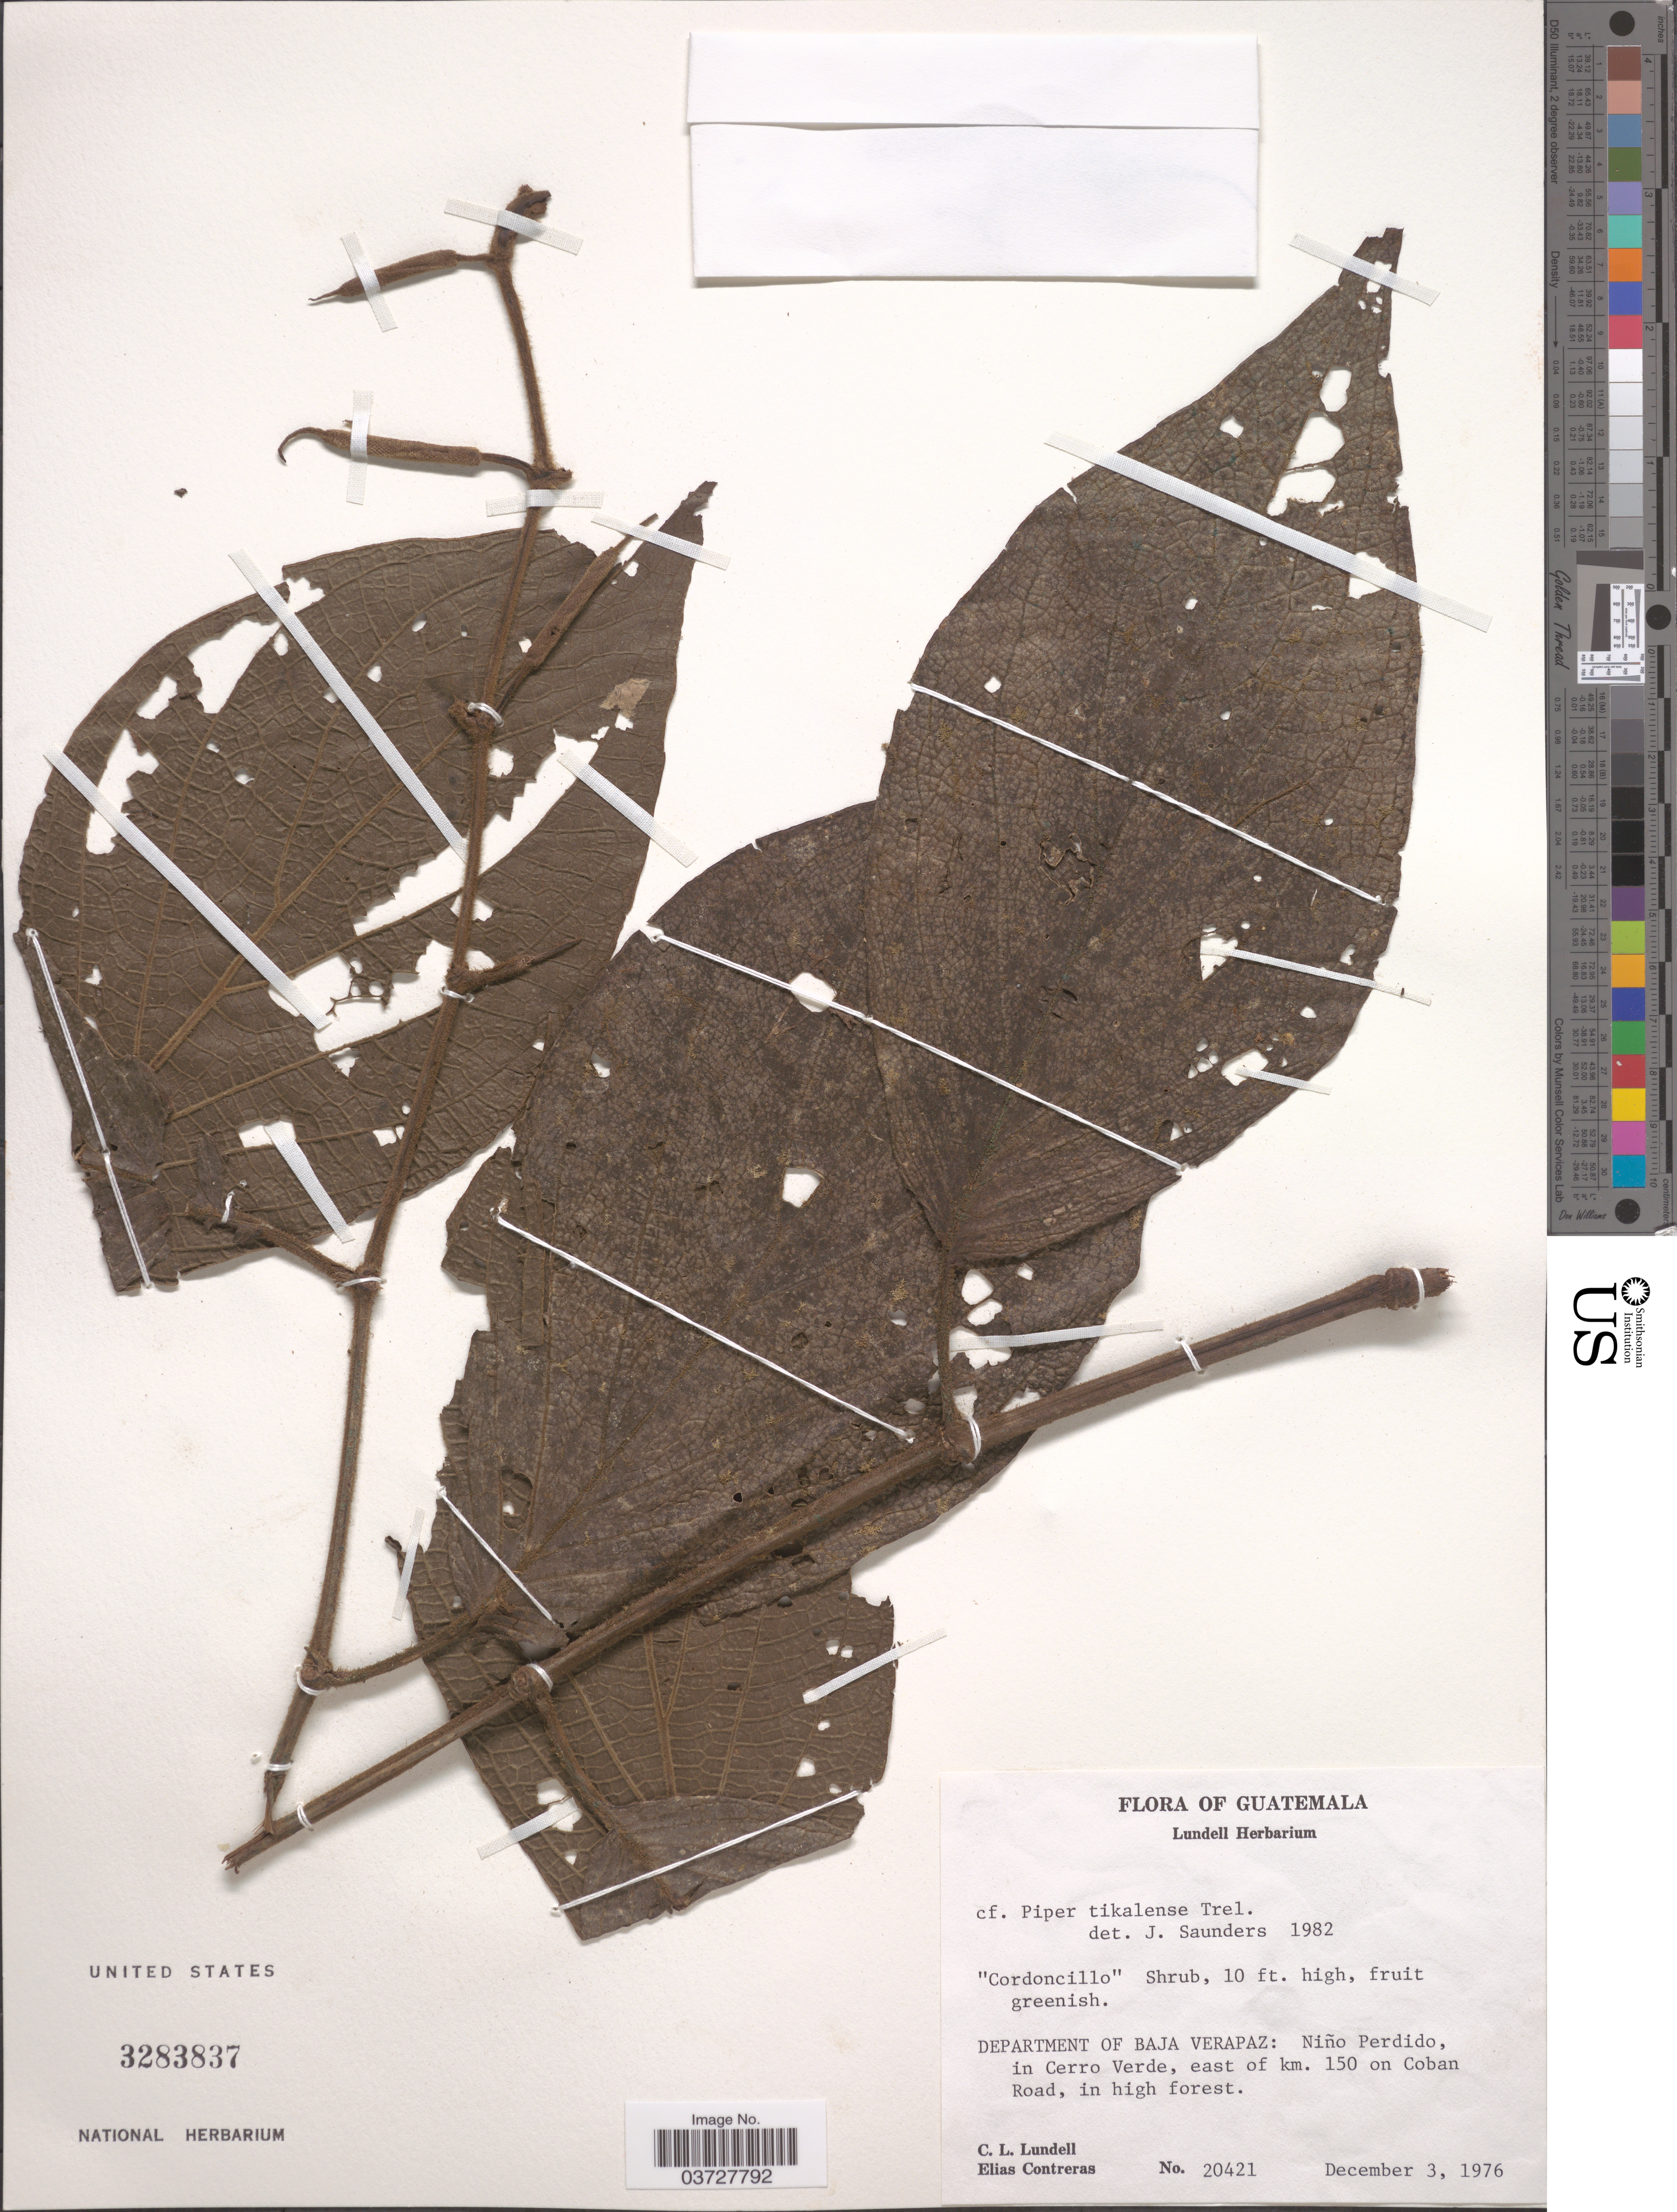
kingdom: Plantae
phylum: Tracheophyta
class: Magnoliopsida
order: Piperales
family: Piperaceae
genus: Piper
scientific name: Piper tikalense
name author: Trel.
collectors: C. L. Lundell & E. Contreras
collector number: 20421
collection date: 1976-12-03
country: Guatemala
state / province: Baja Verapaz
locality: Department of Baja Verapaz: Niño Perdido, in Cerro Verde, east of km. 150 on Coban road, in high forest.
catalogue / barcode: US 3283837